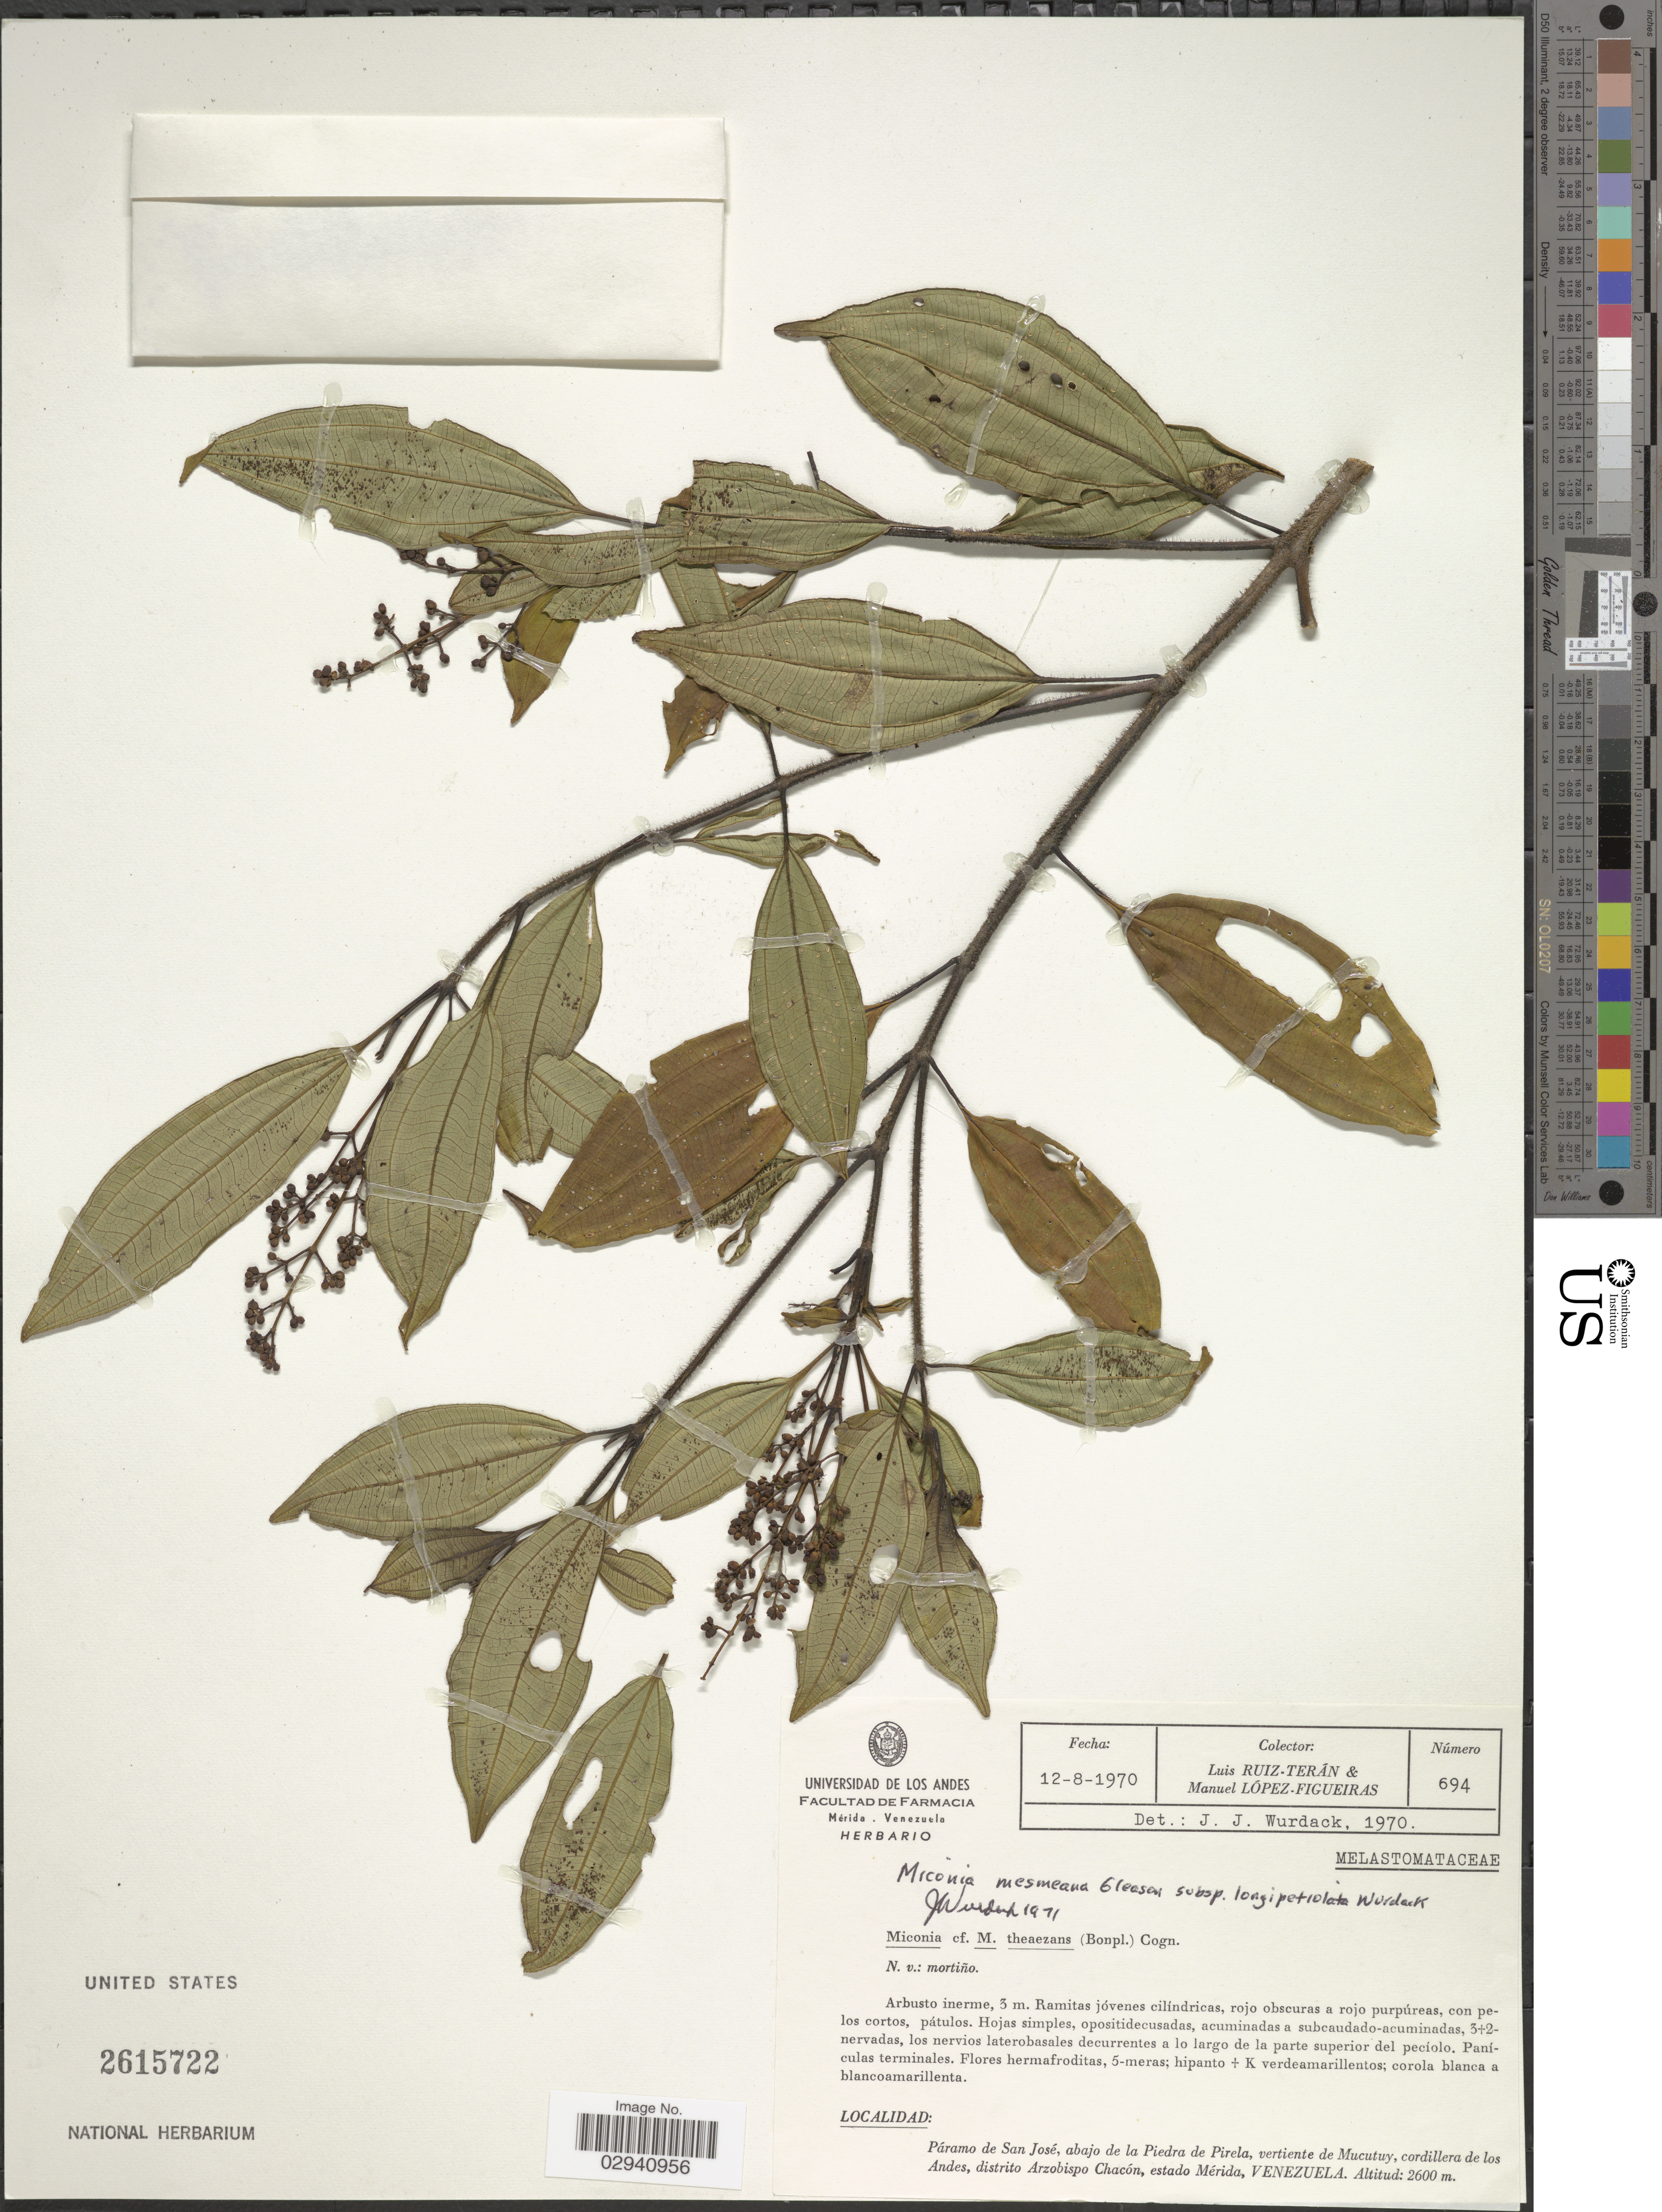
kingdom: Plantae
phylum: Tracheophyta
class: Magnoliopsida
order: Myrtales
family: Melastomataceae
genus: Miconia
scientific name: Miconia mesmeana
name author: Gleason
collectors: L. Teran & M. López Figueiras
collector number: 694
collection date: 1970-08-12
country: Venezuela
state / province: Mérida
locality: Páramo de San José, abajo de la Piedra de Pirela, vertiente de Mucutuy, cordillera de los Andes, distrito Arzobispo Chacón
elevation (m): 2600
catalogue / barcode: US 2615722